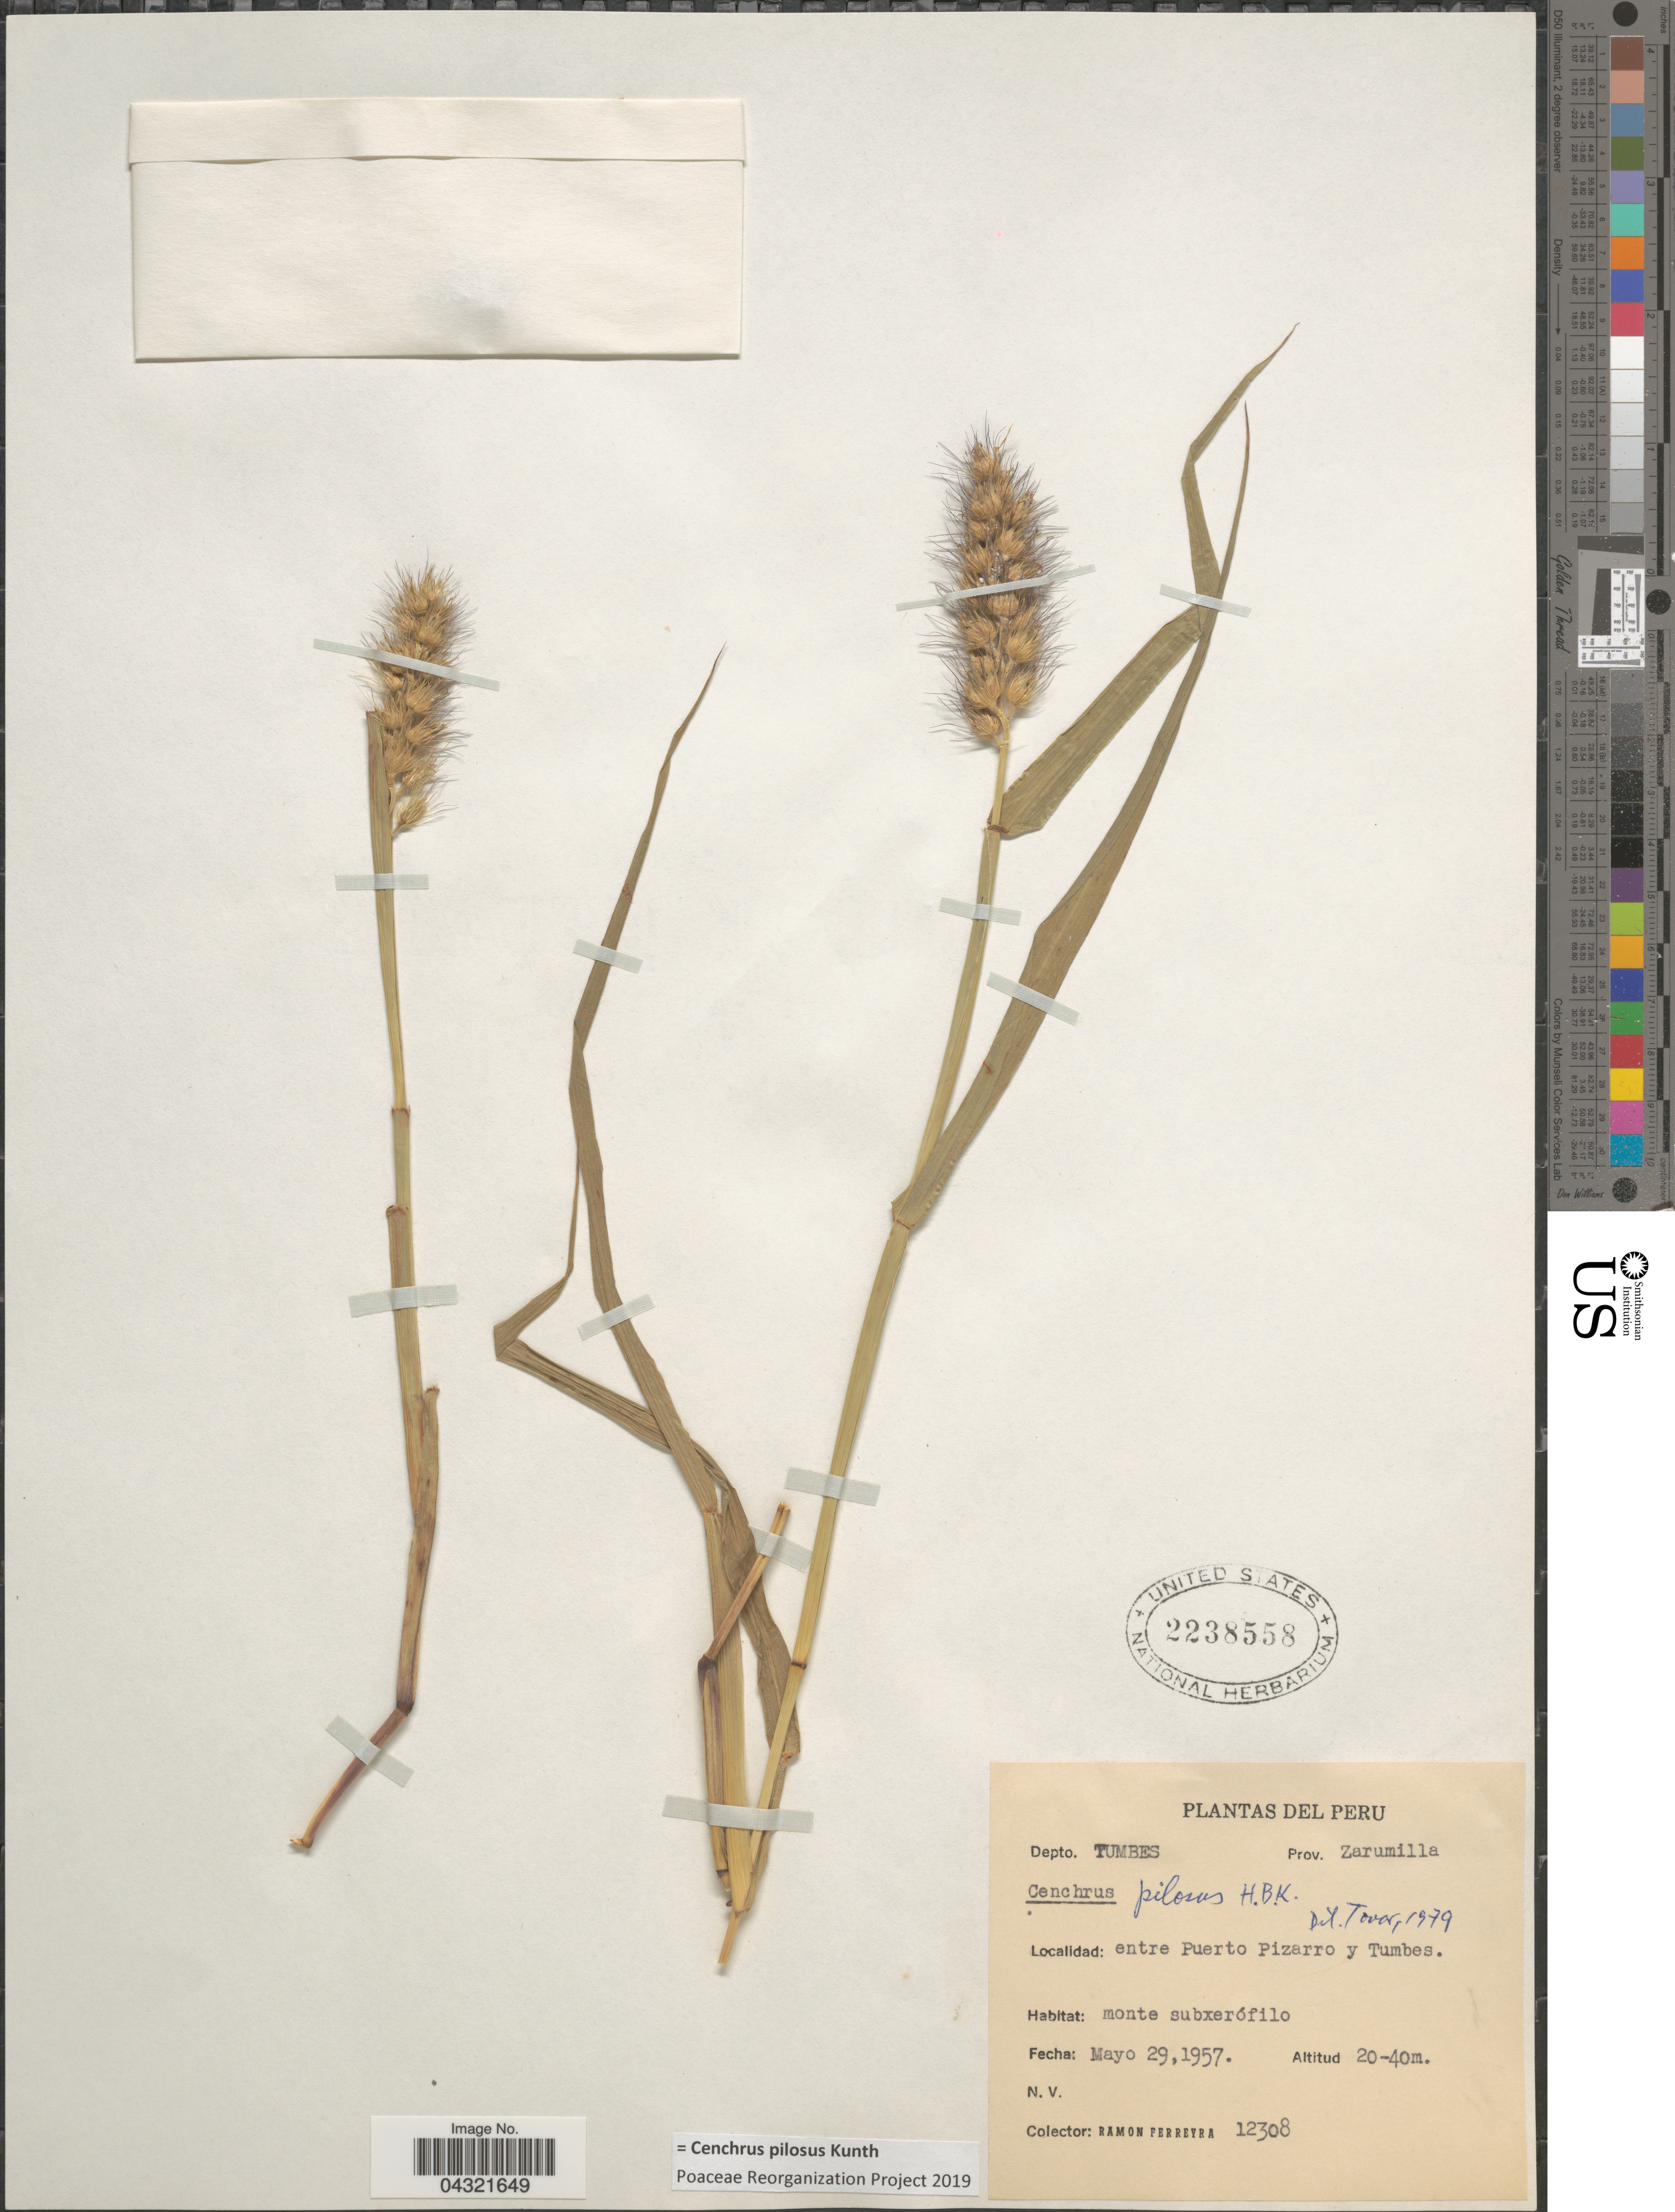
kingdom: Plantae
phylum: Tracheophyta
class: Liliopsida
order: Poales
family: Poaceae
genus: Cenchrus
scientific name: Cenchrus pilosus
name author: Kunth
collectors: R. A. Ferreyra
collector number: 12308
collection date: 1957-05-29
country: Peru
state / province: Tumbes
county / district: Zarumilla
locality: Depto. Tumbes. Prov. Zarumilla. Entre Puerto Pizarro y Tumbes. Monte subxerófilo.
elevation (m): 20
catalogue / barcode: US 2238558